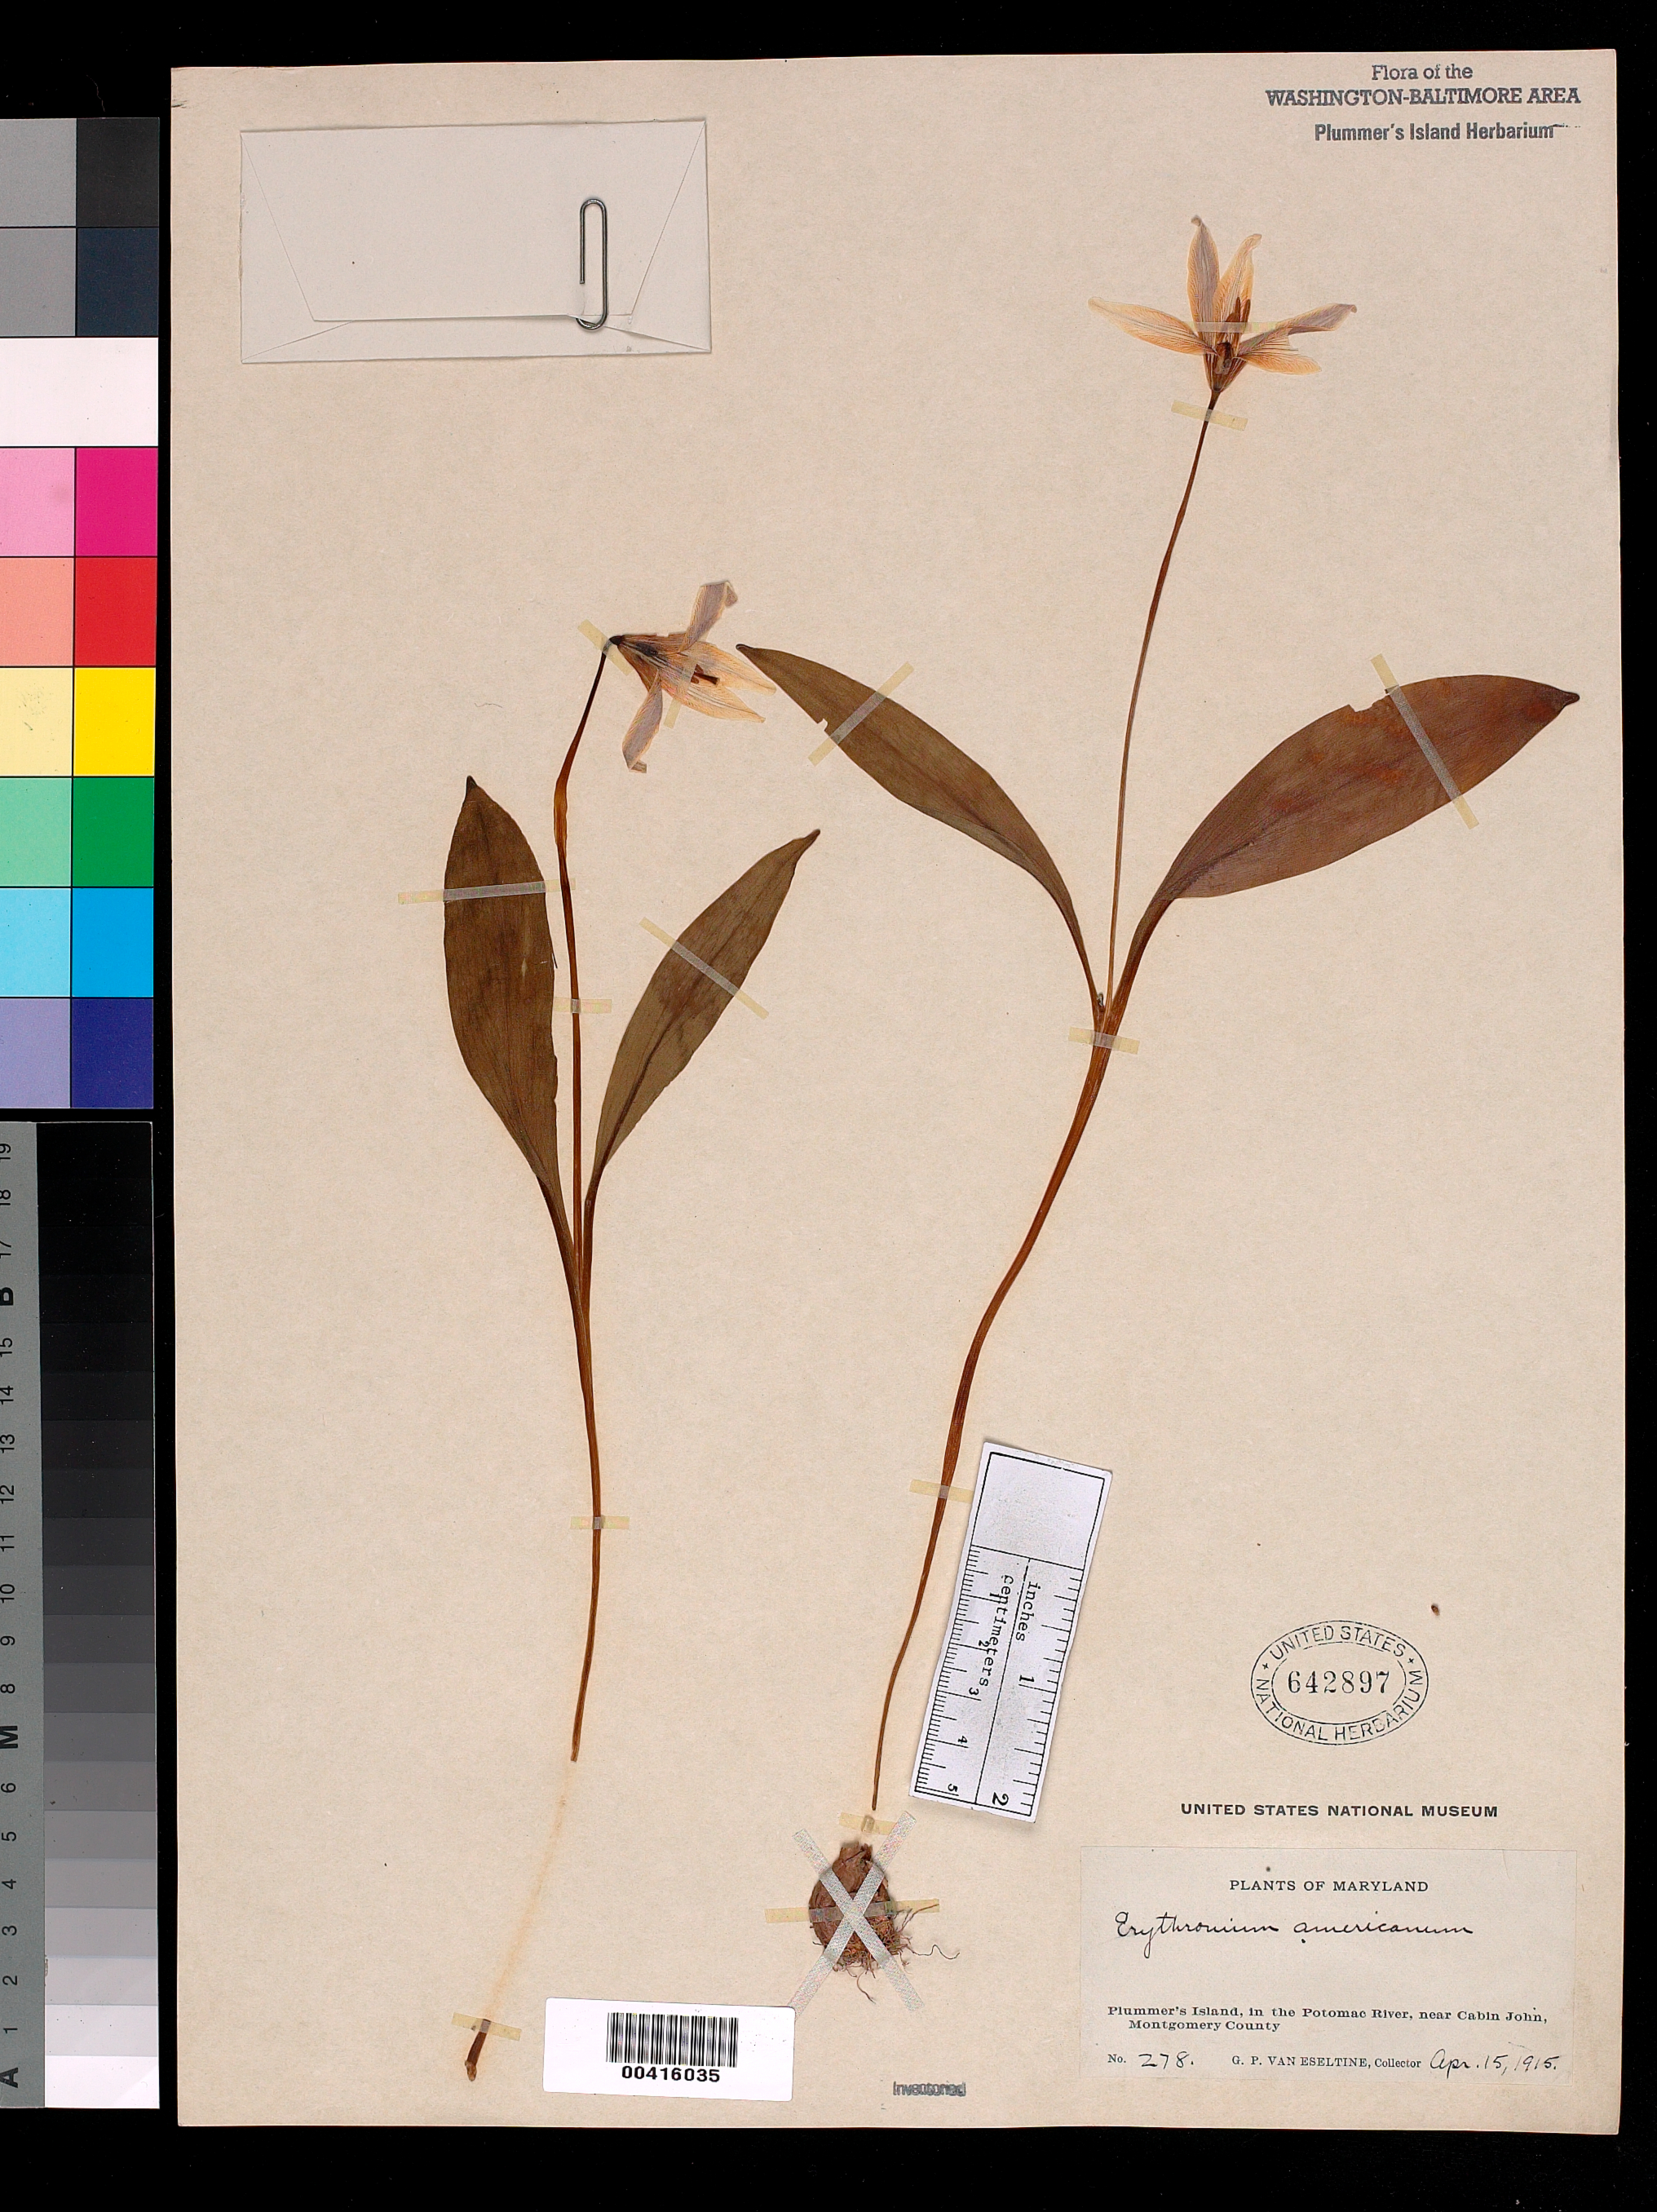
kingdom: Plantae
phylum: Tracheophyta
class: Liliopsida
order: Liliales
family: Liliaceae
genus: Erythronium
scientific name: Erythronium americanum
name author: Ker Gawl.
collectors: G. P. Van Eseltine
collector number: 278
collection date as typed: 15 Apr 1915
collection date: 1915-04-15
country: United States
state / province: Maryland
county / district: Montgomery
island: Plummers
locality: Plummer's Island C. & O. Canal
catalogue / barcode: US 642897